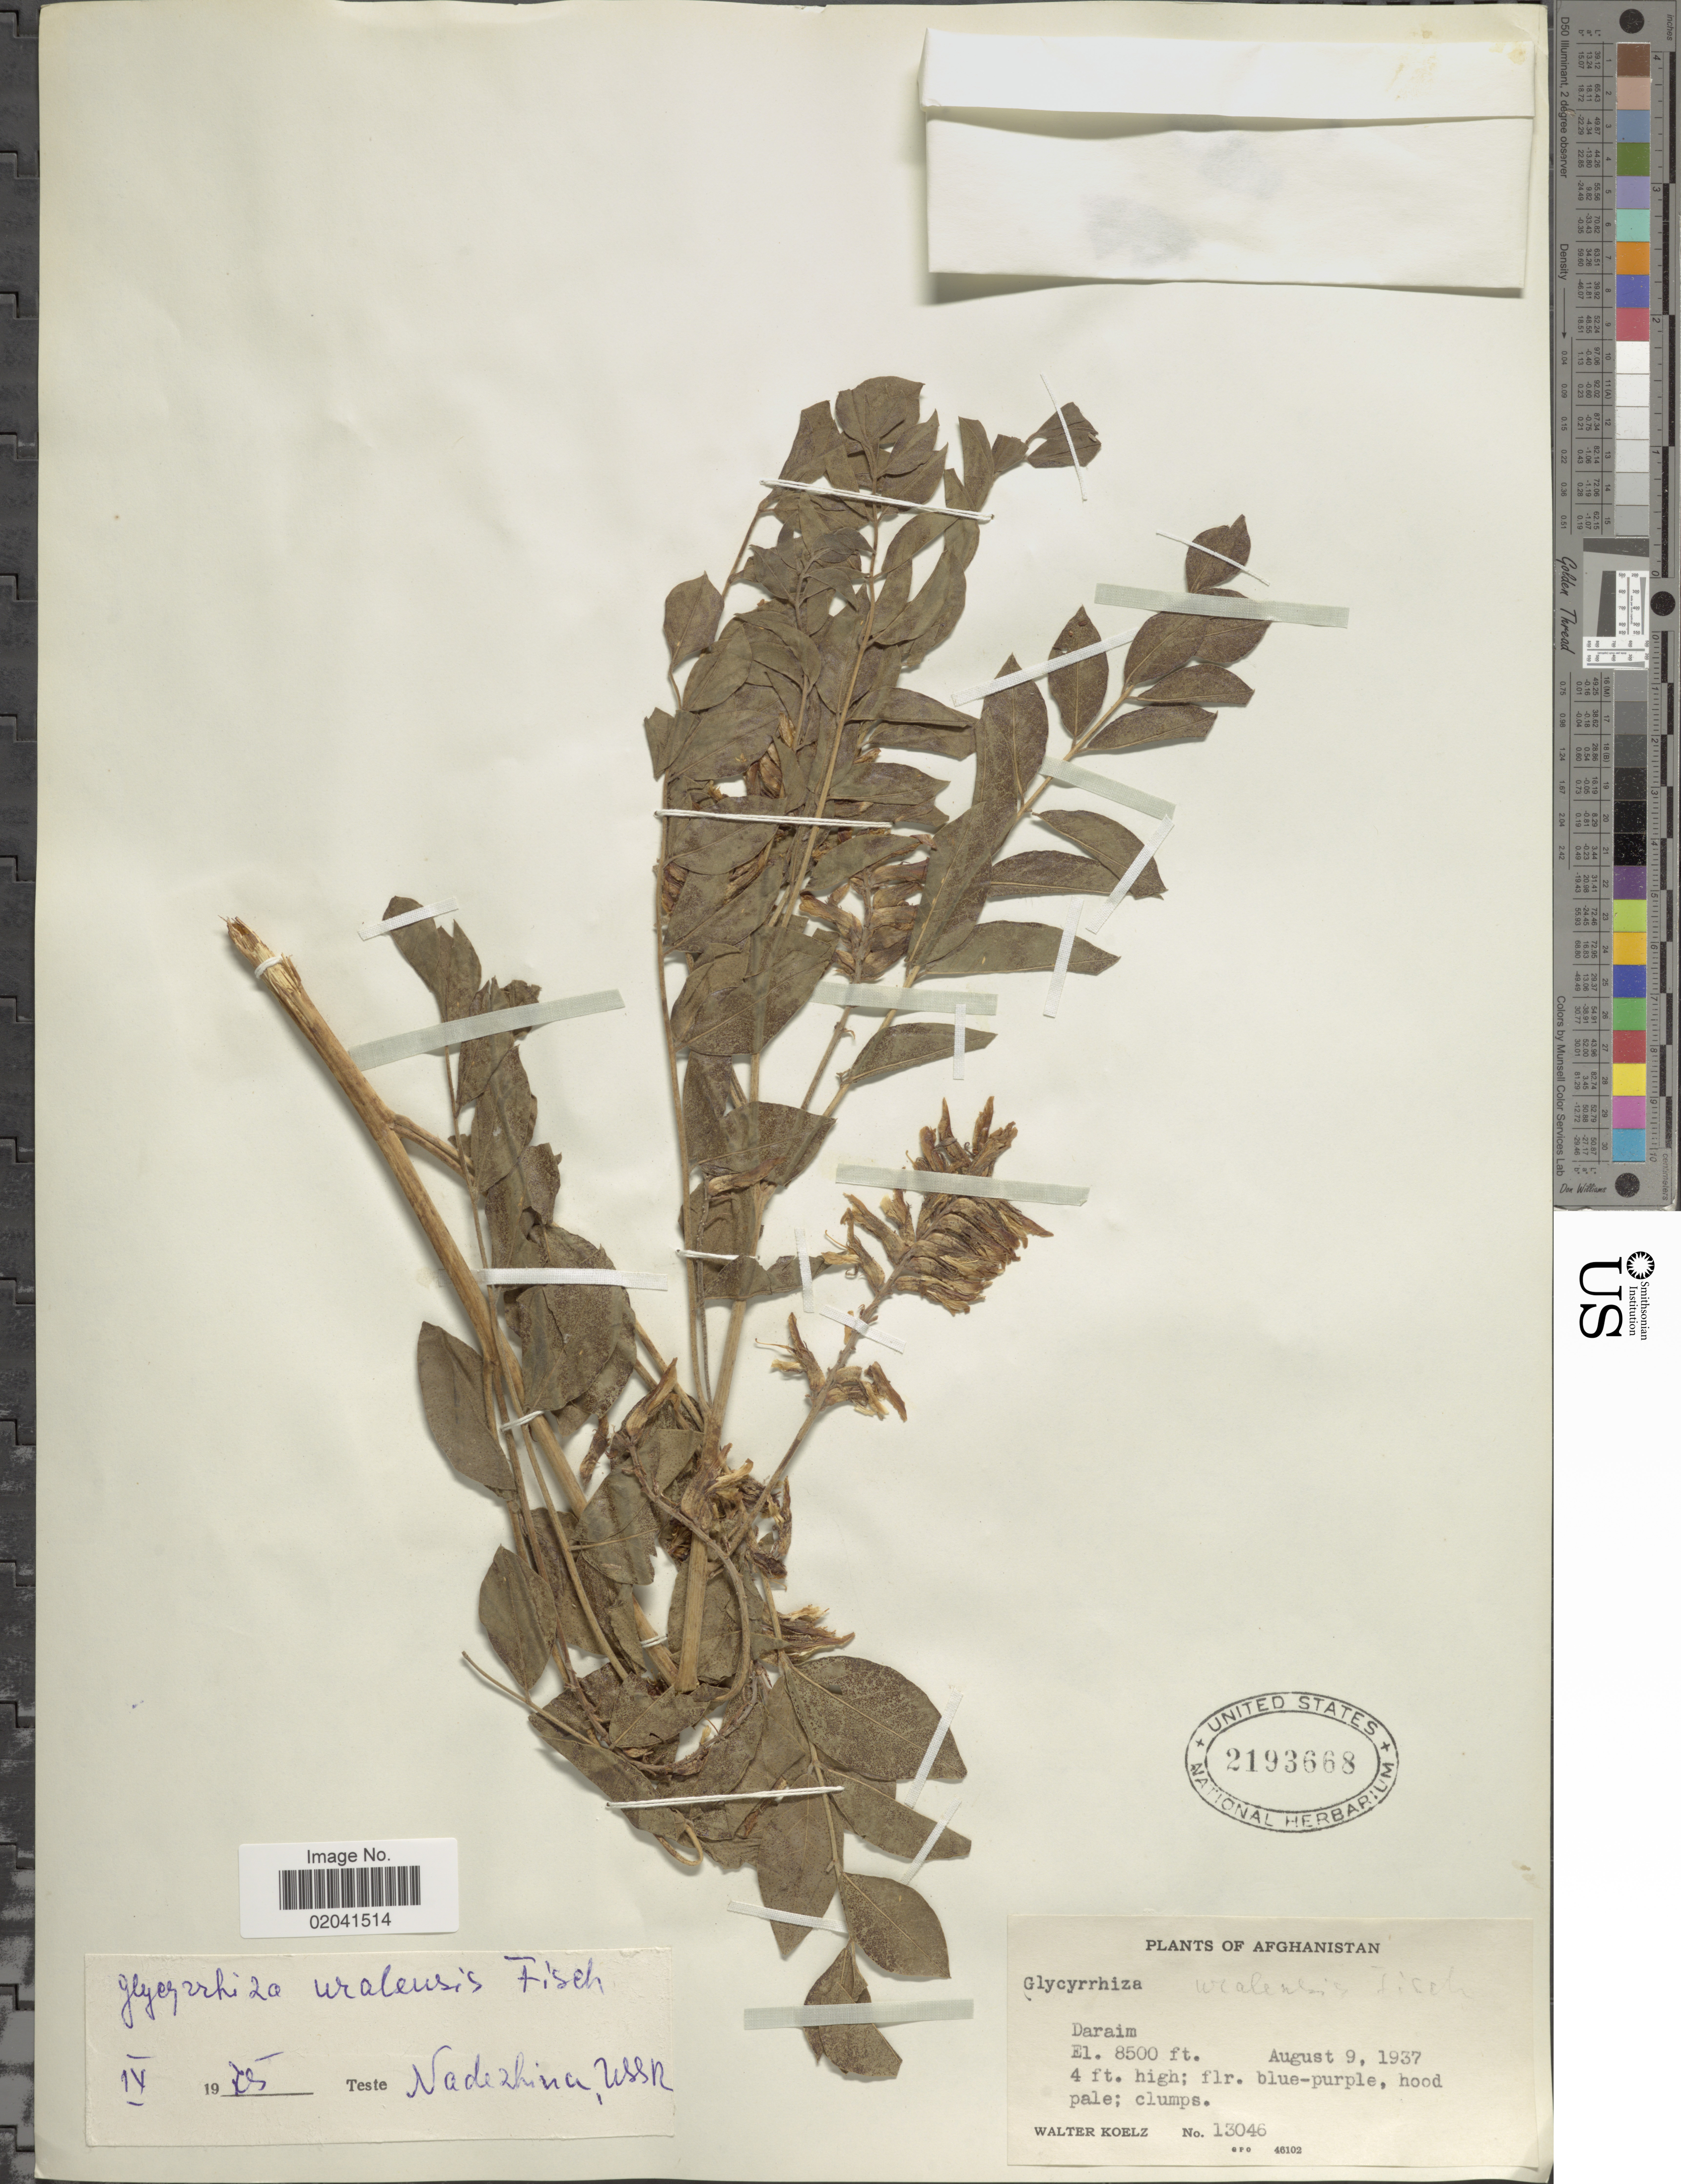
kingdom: Plantae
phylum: Tracheophyta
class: Magnoliopsida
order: Fabales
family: Fabaceae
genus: Glycyrrhiza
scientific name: Glycyrrhiza uralensis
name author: Fisch.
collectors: W. N. Koelz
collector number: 13046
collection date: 1937-08-09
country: Afghanistan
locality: Daraim, Afghanistan.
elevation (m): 2591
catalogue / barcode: US 2193668